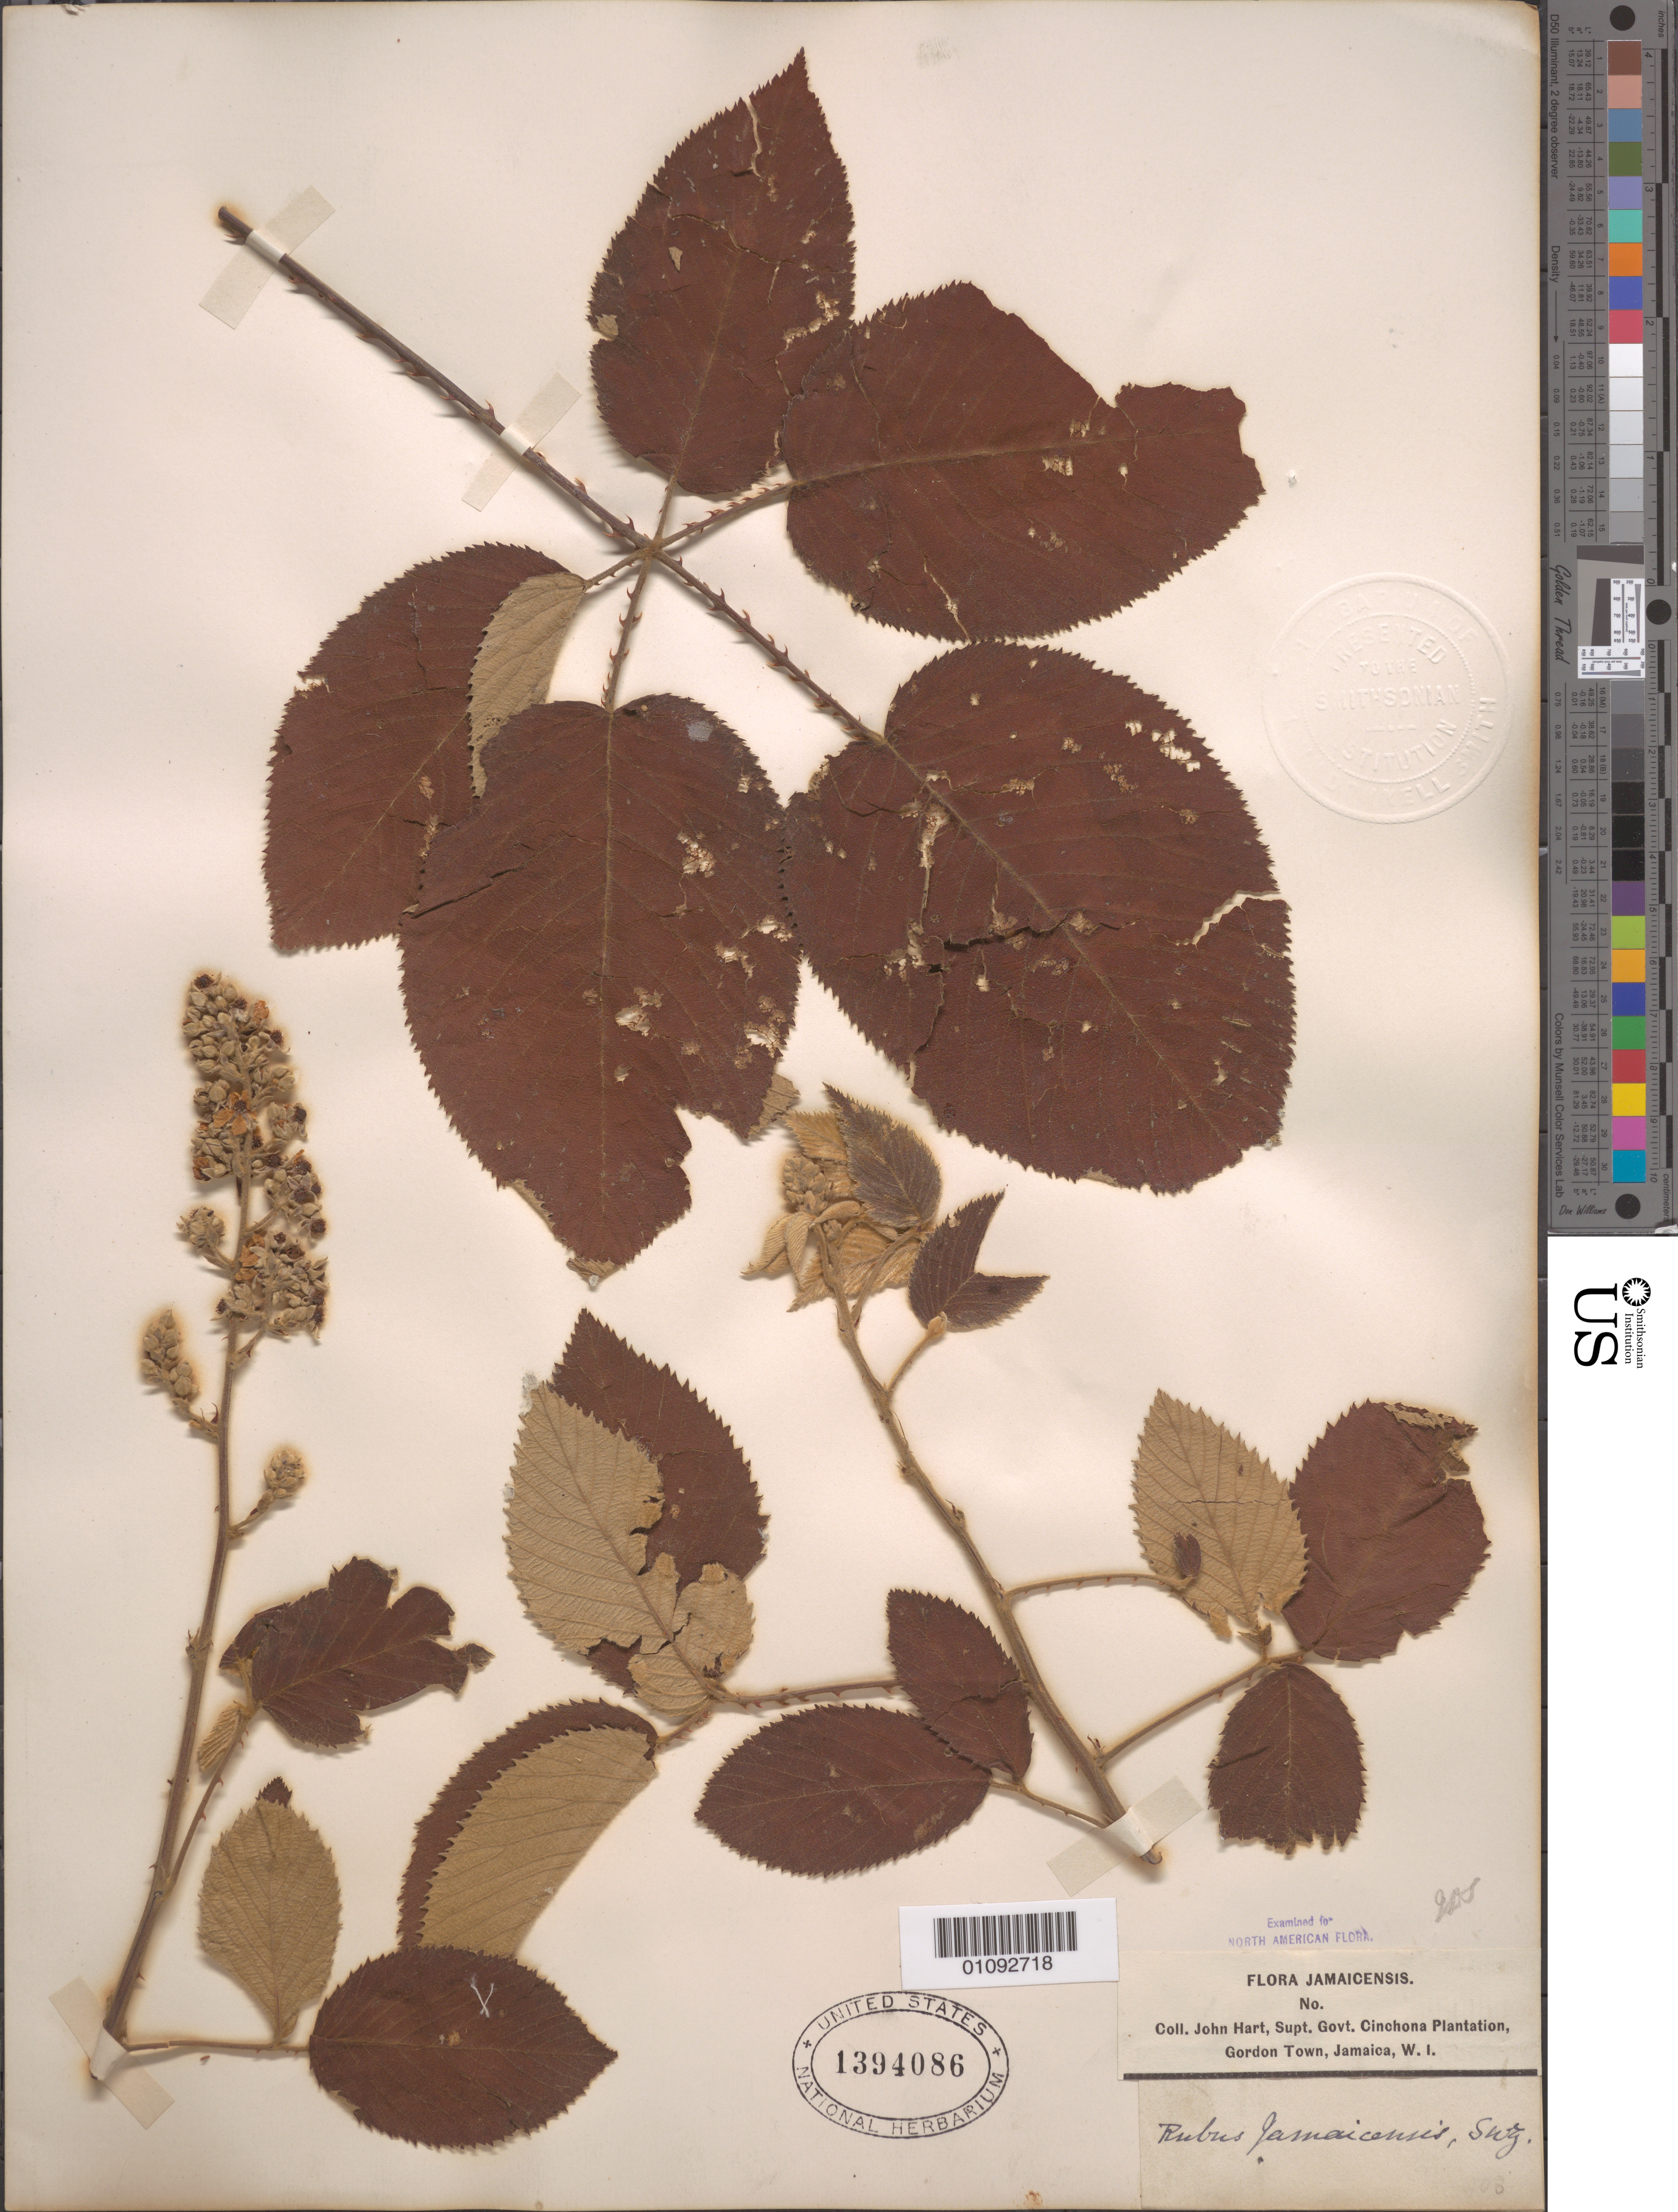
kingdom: Plantae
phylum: Tracheophyta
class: Magnoliopsida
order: Rosales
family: Rosaceae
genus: Rubus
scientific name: Rubus jamaicensis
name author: L.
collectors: J. Hart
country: Jamaica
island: Jamaica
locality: Cinchona Plantation, Gordon Town.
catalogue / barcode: US 1394086